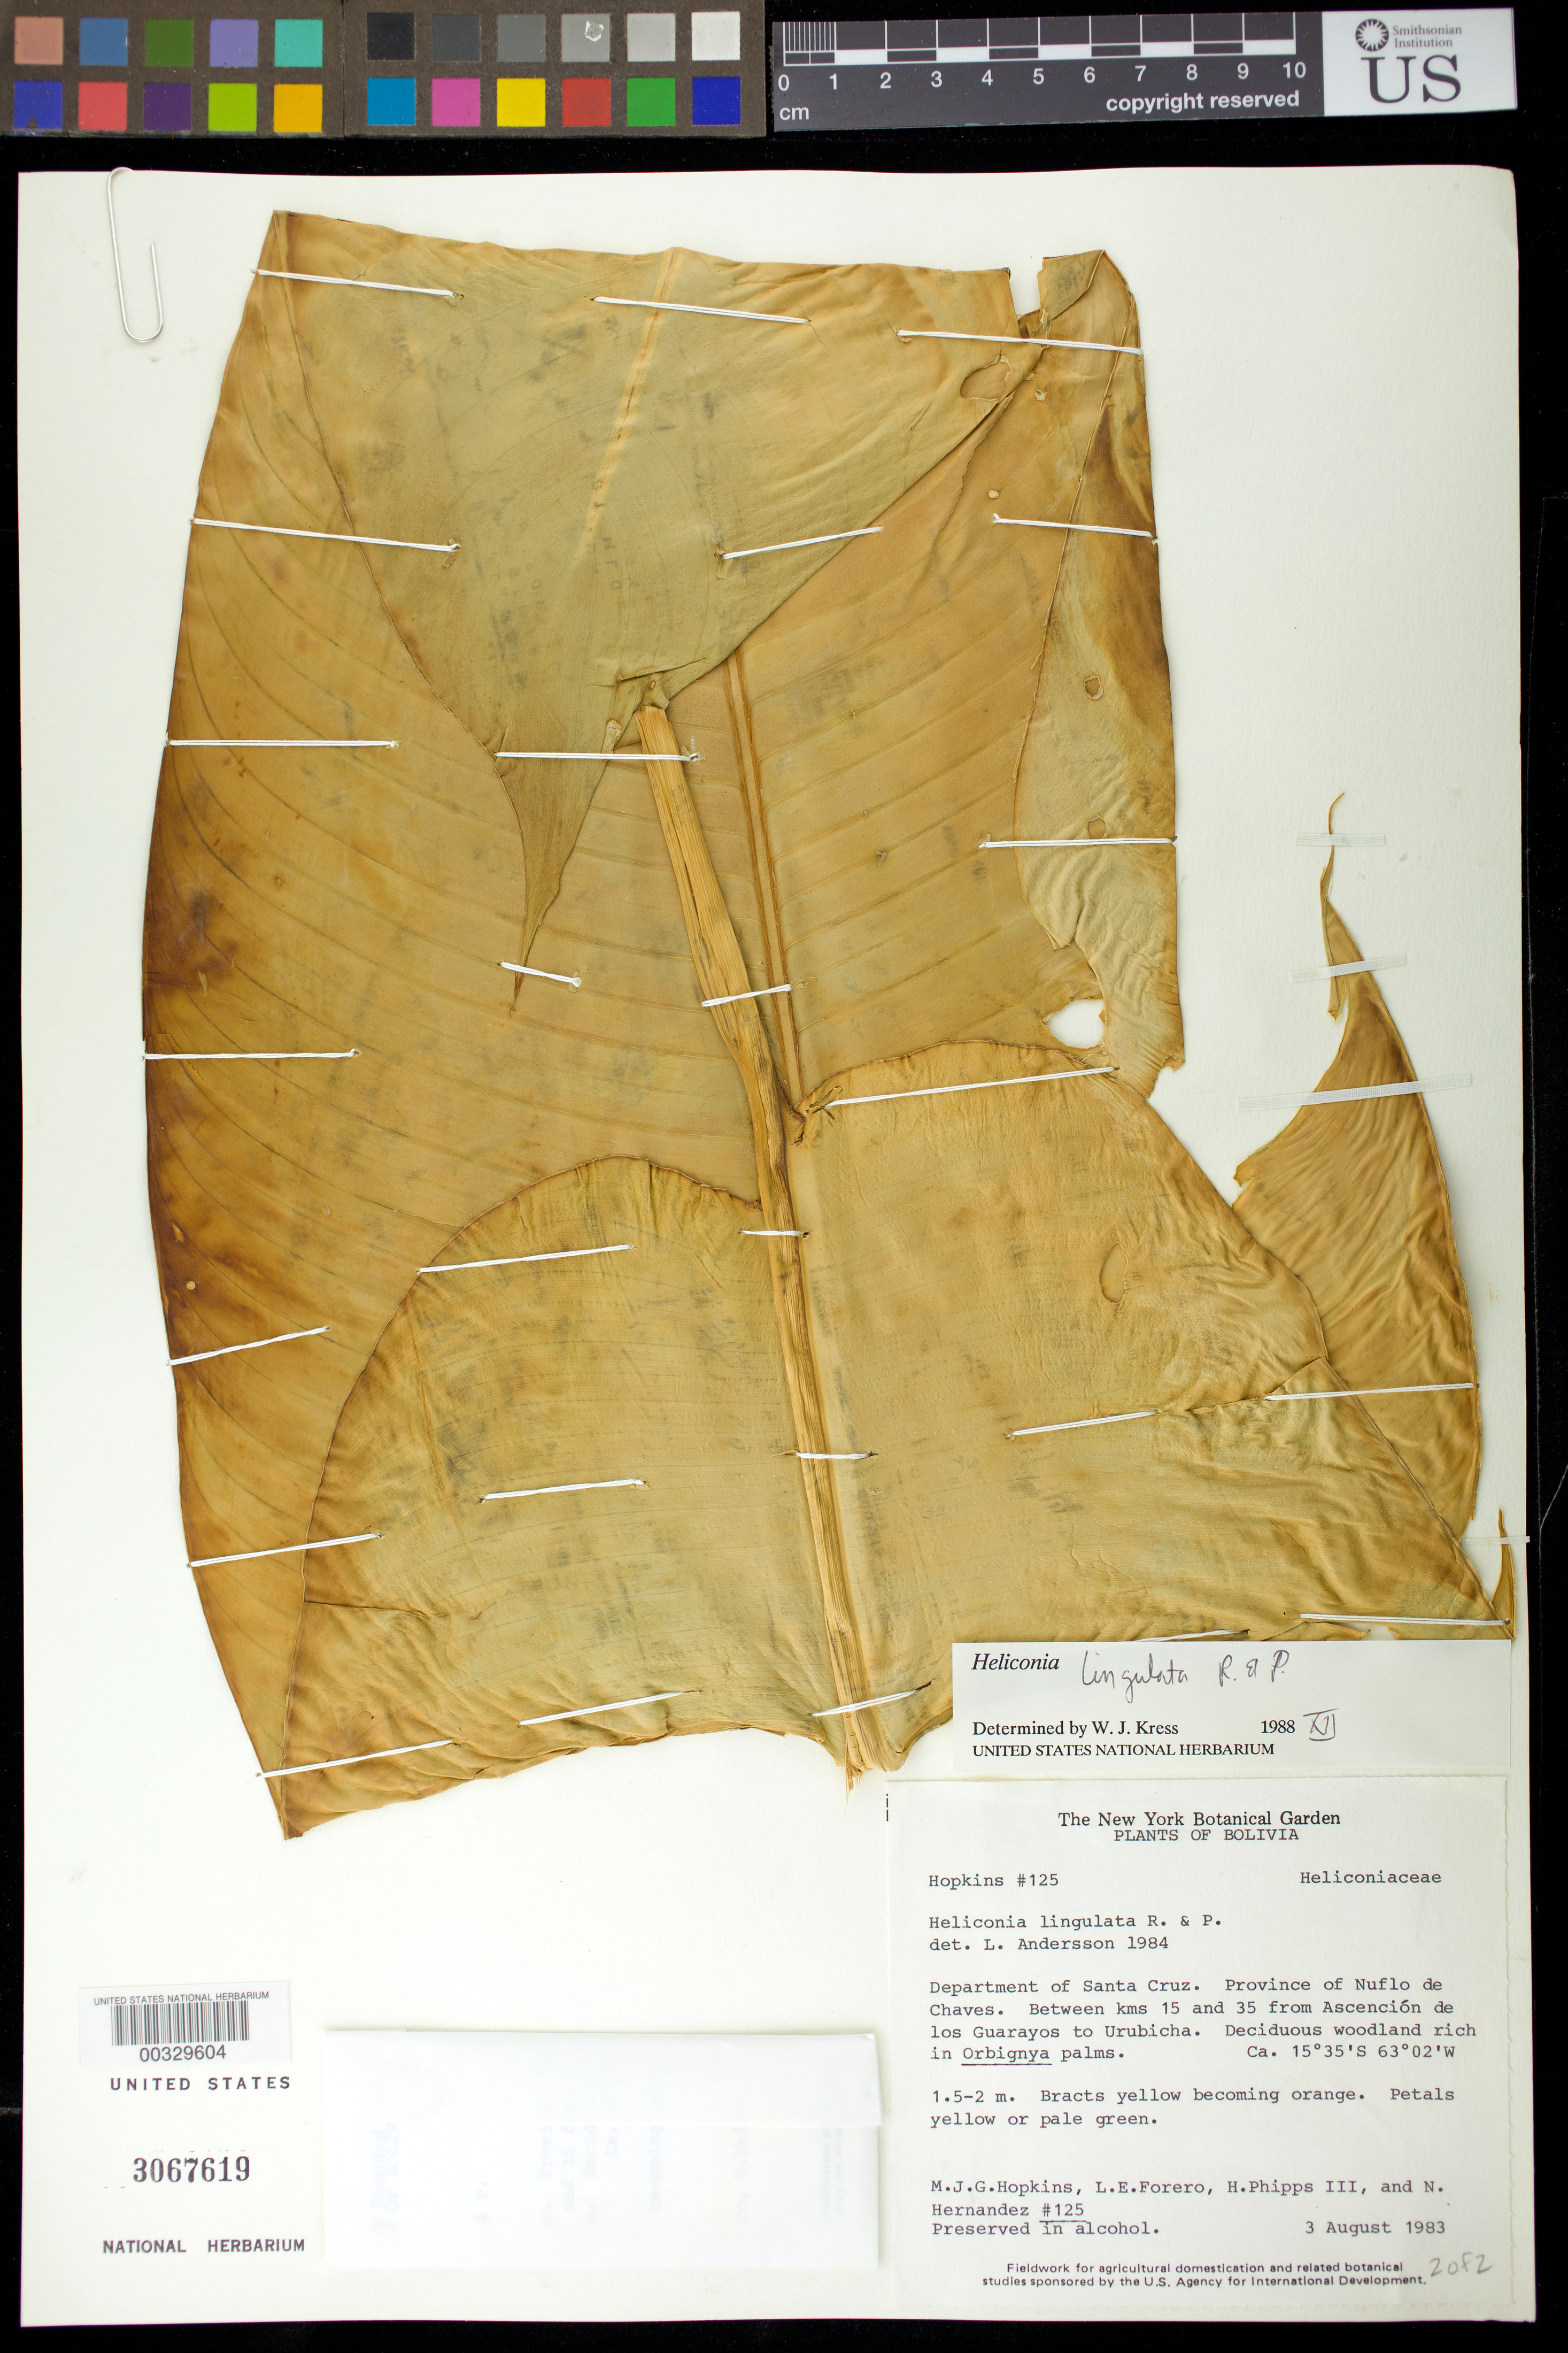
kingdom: Plantae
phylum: Tracheophyta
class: Liliopsida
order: Zingiberales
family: Heliconiaceae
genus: Heliconia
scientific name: Heliconia lingulata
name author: Ruiz & Pav.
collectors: M. J. G. Hopkins, L. E. Forero, H. Phipps & N. Hernandez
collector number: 125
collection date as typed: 03 Aug 1983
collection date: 1983-08-03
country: Bolivia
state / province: Santa Cruz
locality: Prov of Nufles de chaves, between km 15 and 35 from Ascencion dos Guarayos to Urubicha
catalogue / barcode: US 3067619